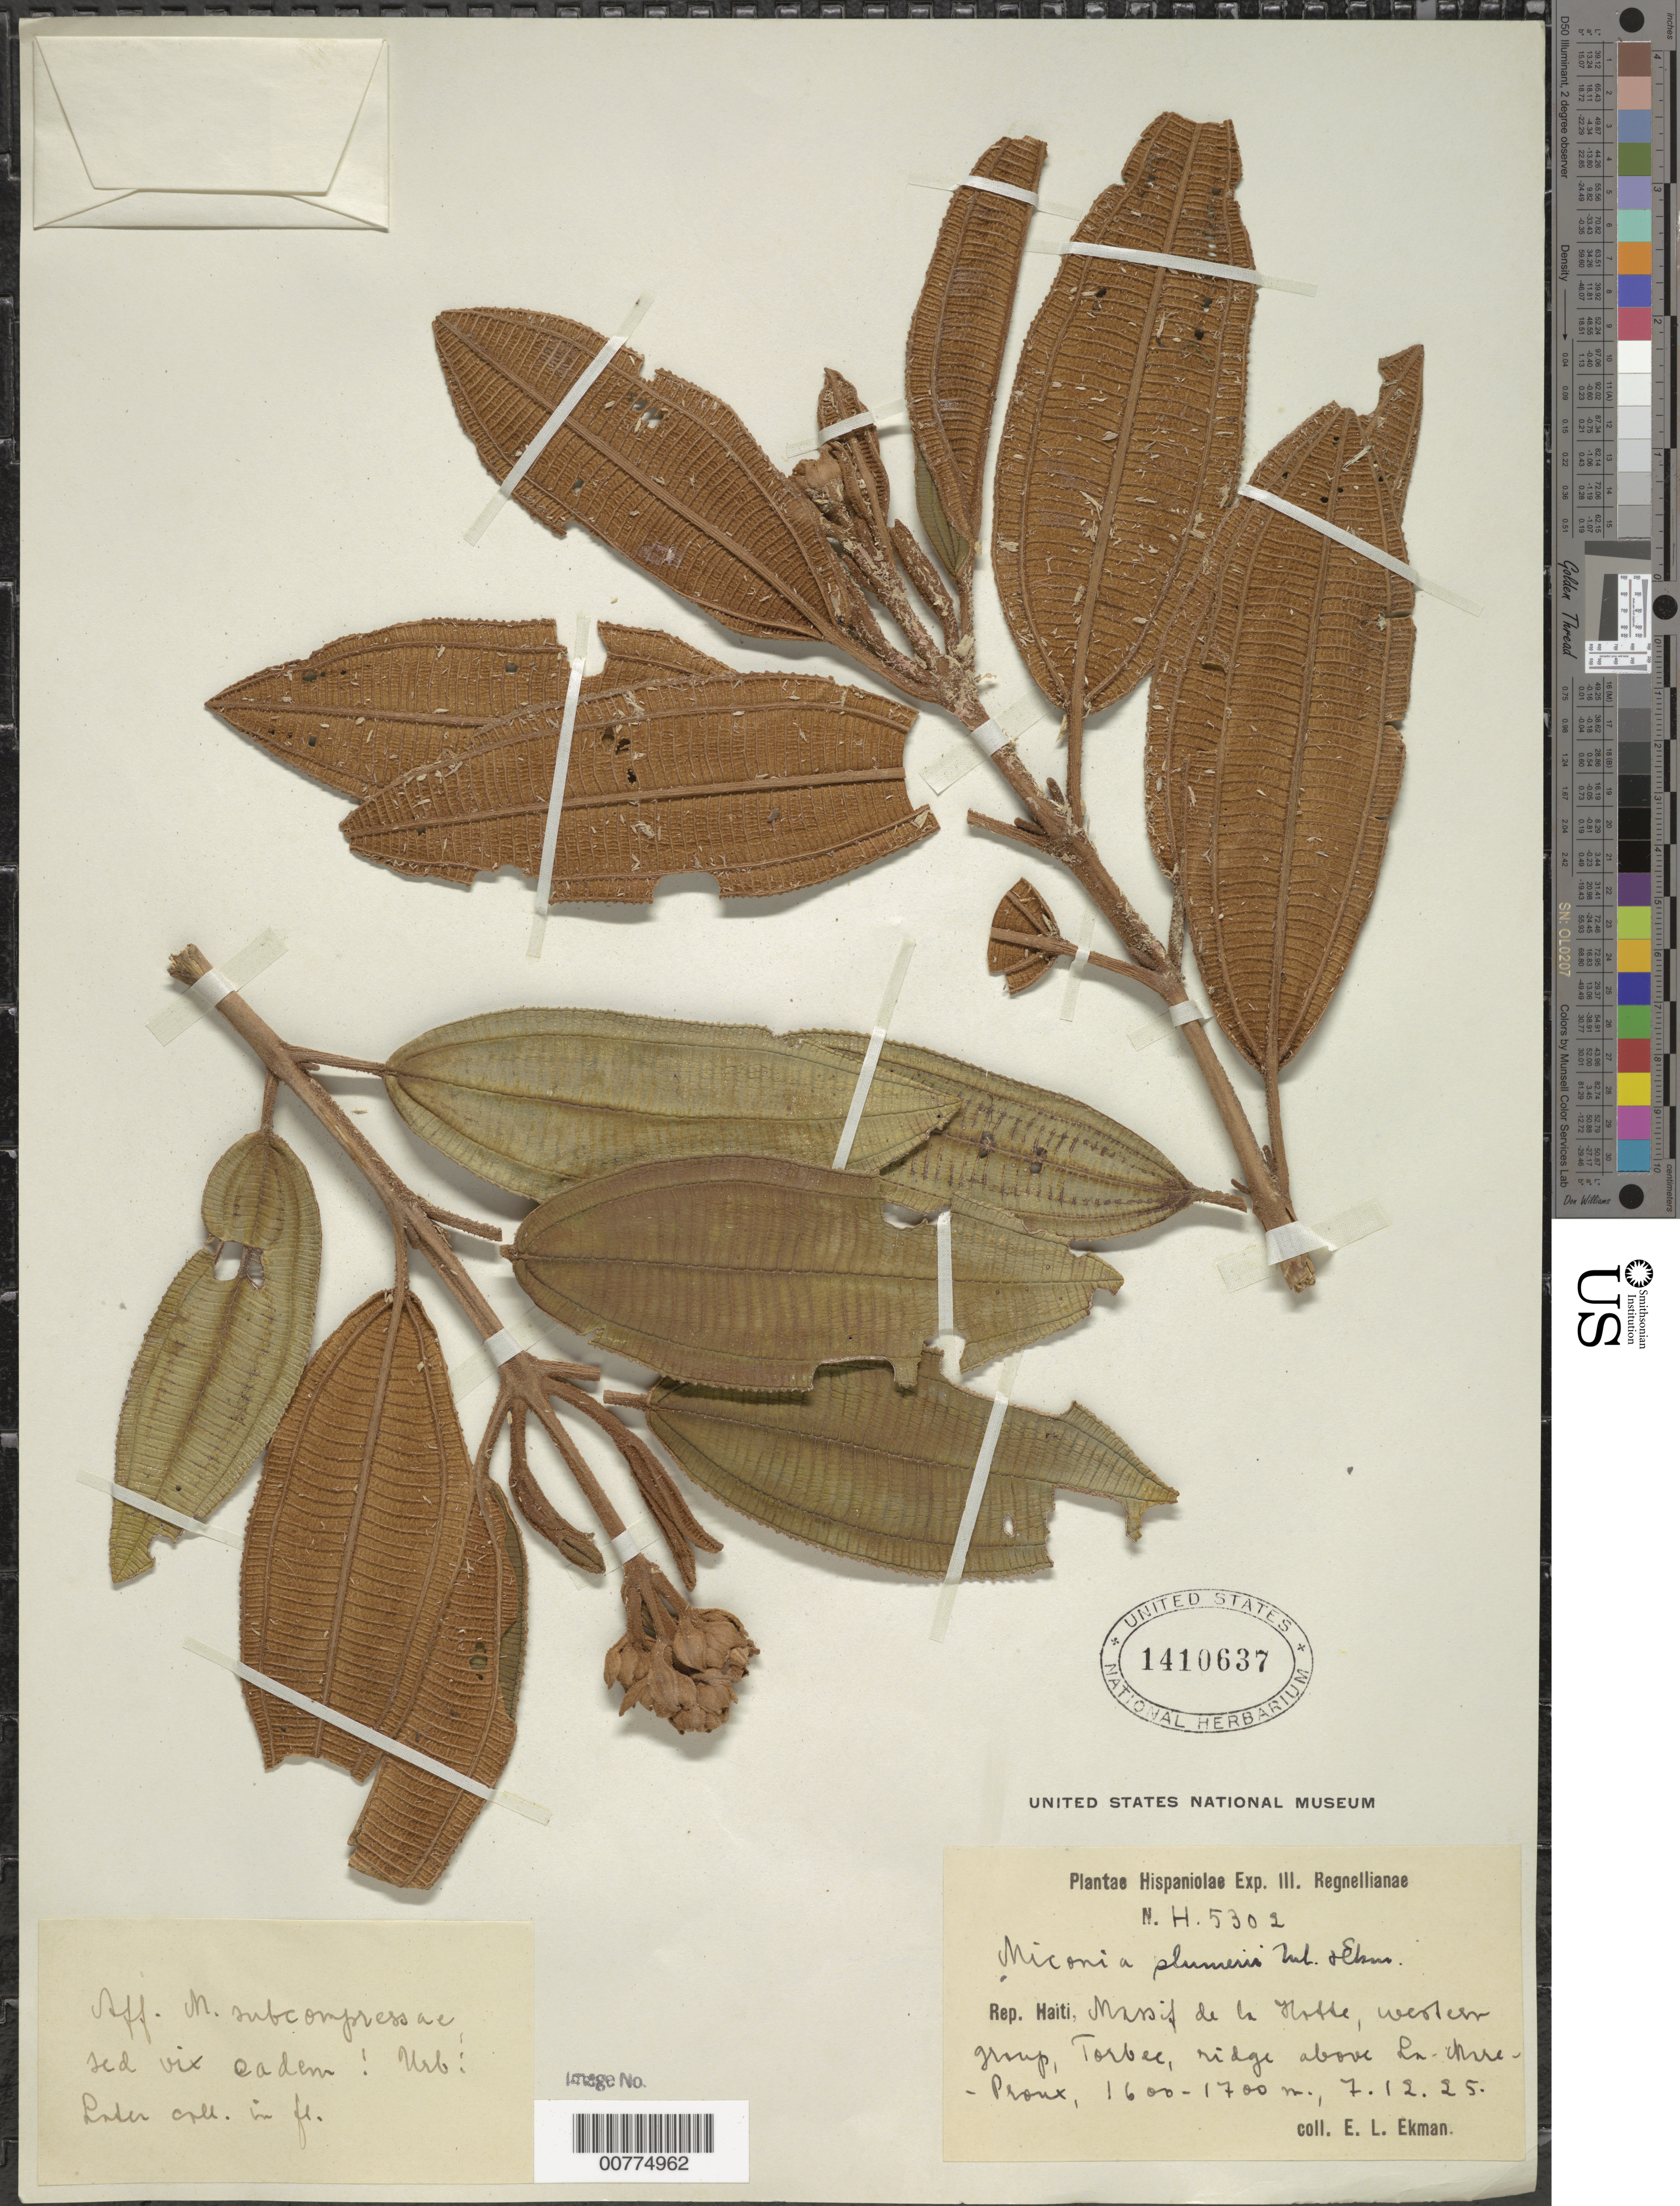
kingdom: Plantae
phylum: Tracheophyta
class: Magnoliopsida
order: Myrtales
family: Melastomataceae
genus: Miconia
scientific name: Miconia subcompressa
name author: Urb.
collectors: E. L. Ekman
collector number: H 5302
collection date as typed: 07 Dec 1925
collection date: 1925-12-07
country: Haiti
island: Hispaniola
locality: Massif de la Hotte, western group, Torbec, ridge above La-Mare-Proux.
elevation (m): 1600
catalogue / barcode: US 1410637